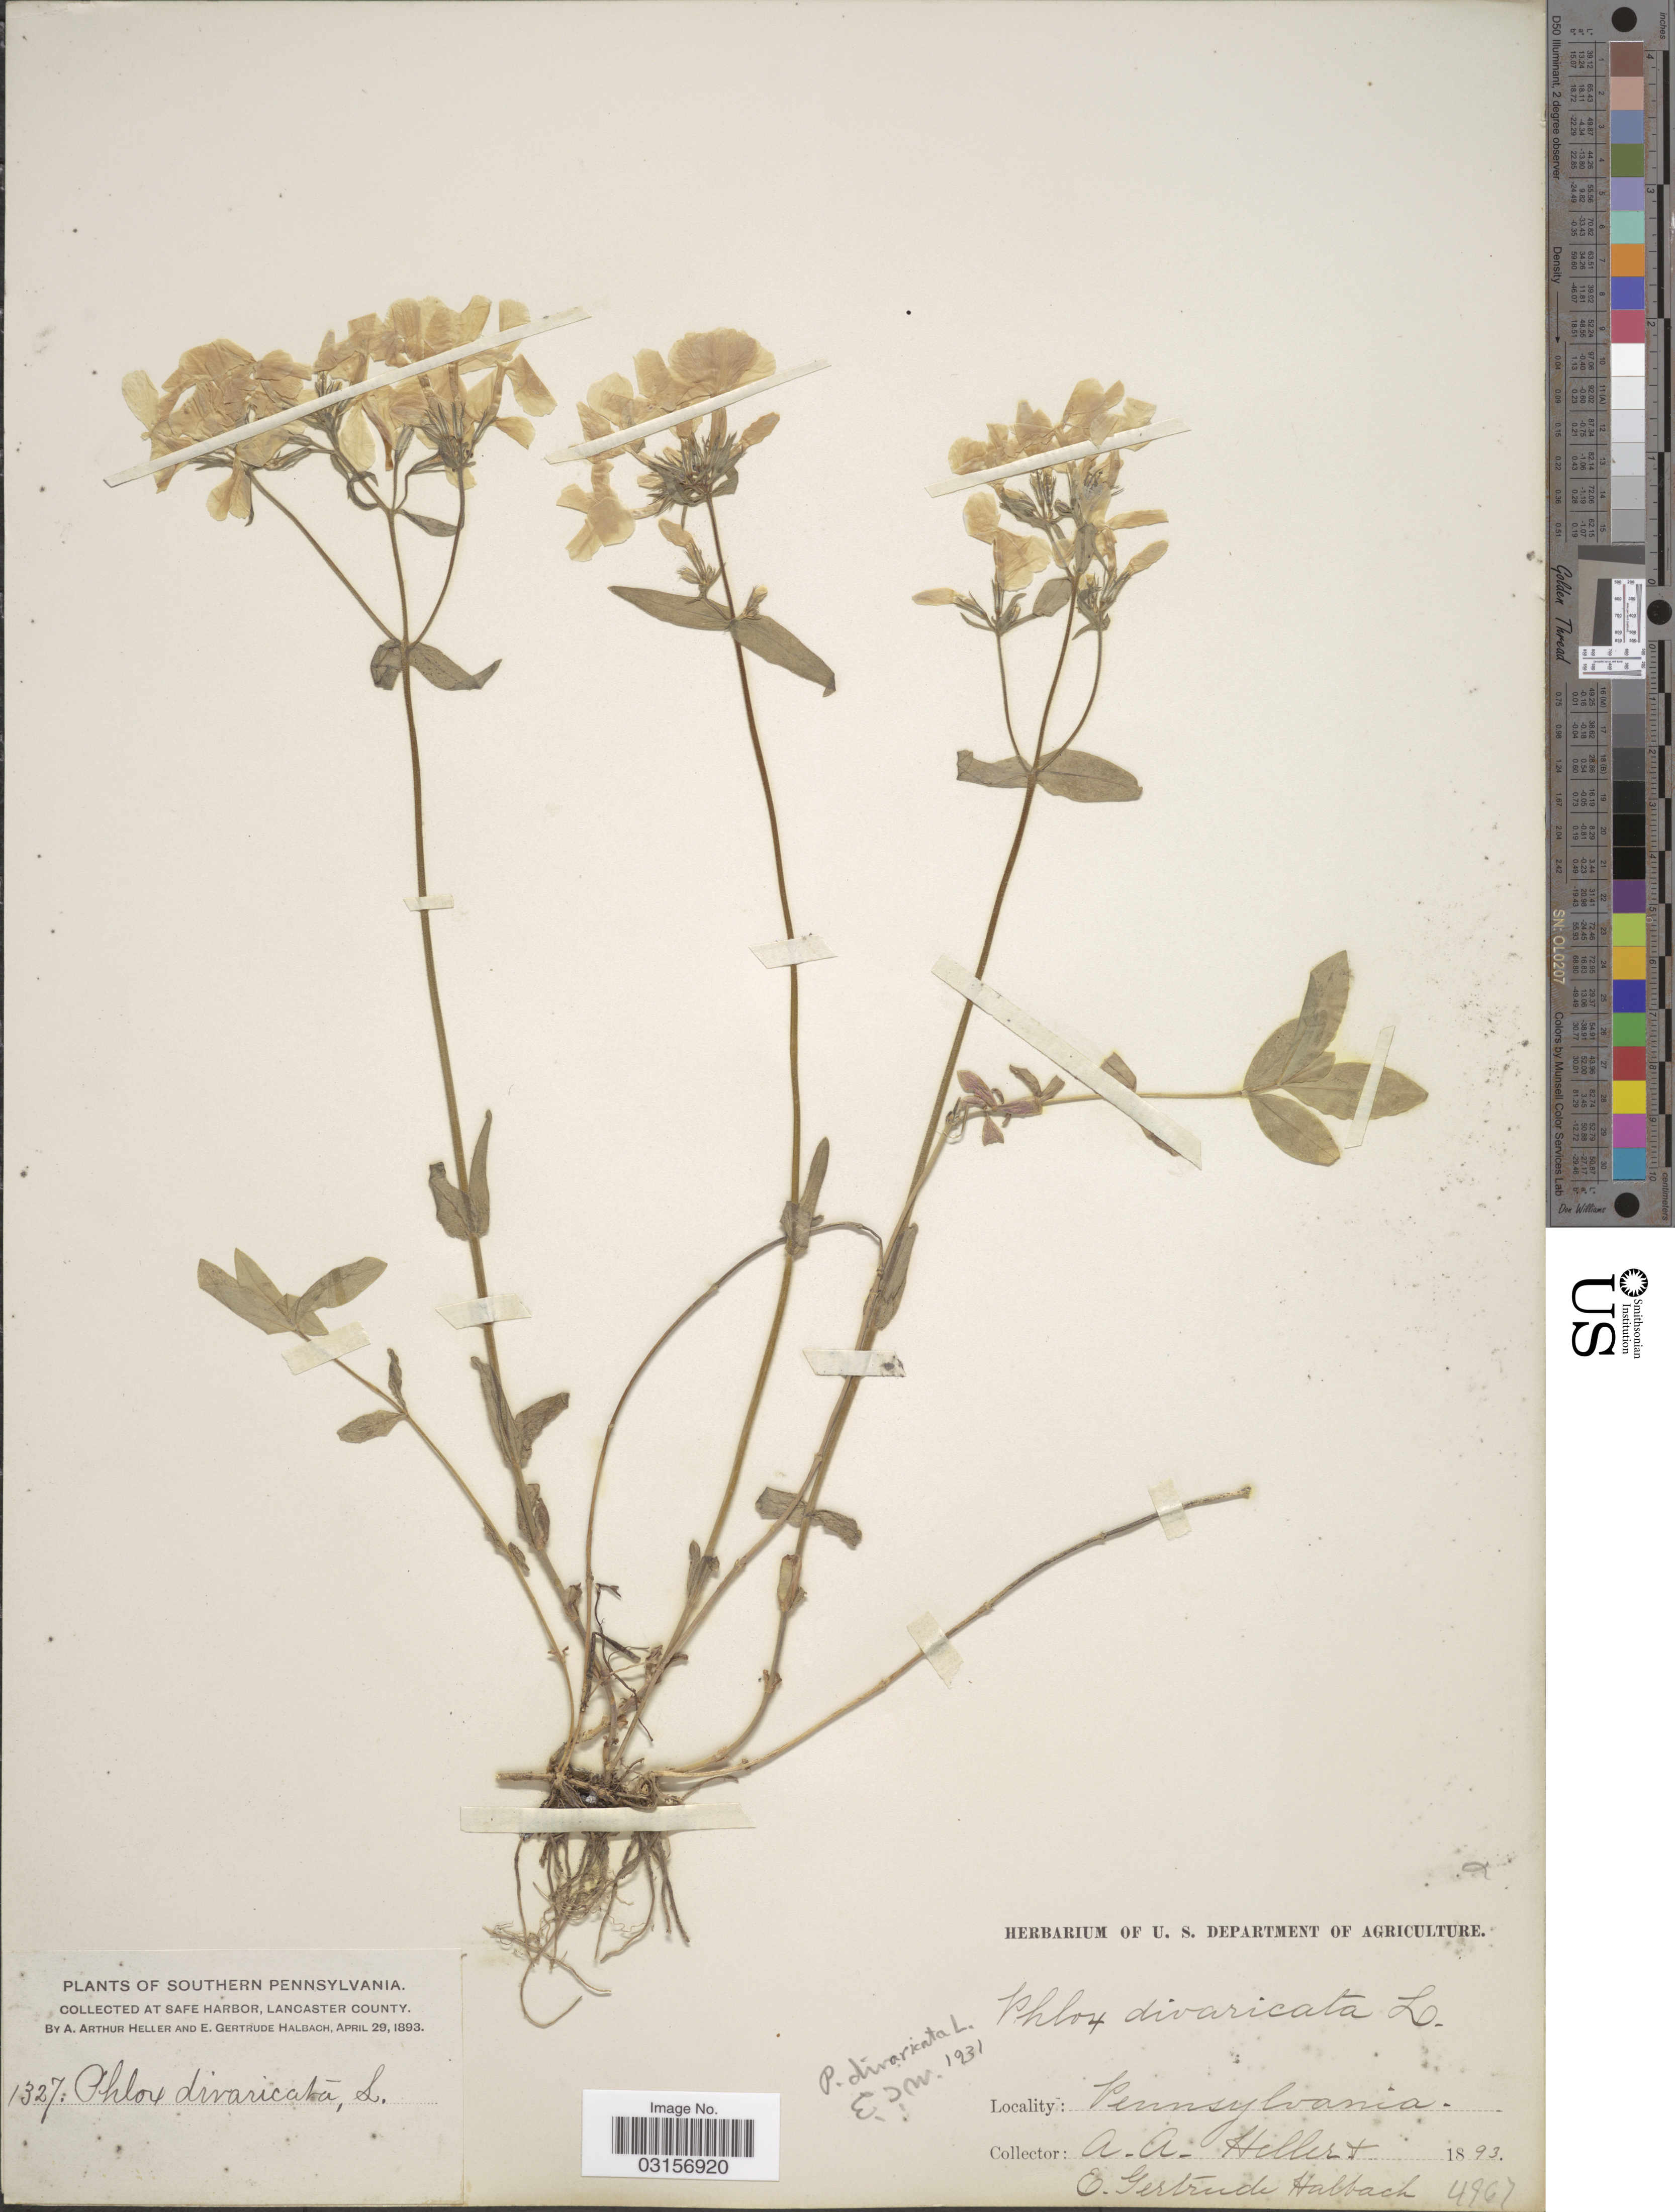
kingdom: Plantae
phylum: Tracheophyta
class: Magnoliopsida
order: Ericales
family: Polemoniaceae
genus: Phlox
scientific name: Phlox divaricata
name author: L.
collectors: A. A. Heller & E. G. Halbach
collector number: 1327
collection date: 1893-04-29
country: United States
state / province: Pennsylvania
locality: Southern Pennsylvania, at Safe Harbor, Lancaster County.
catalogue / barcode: US 103117